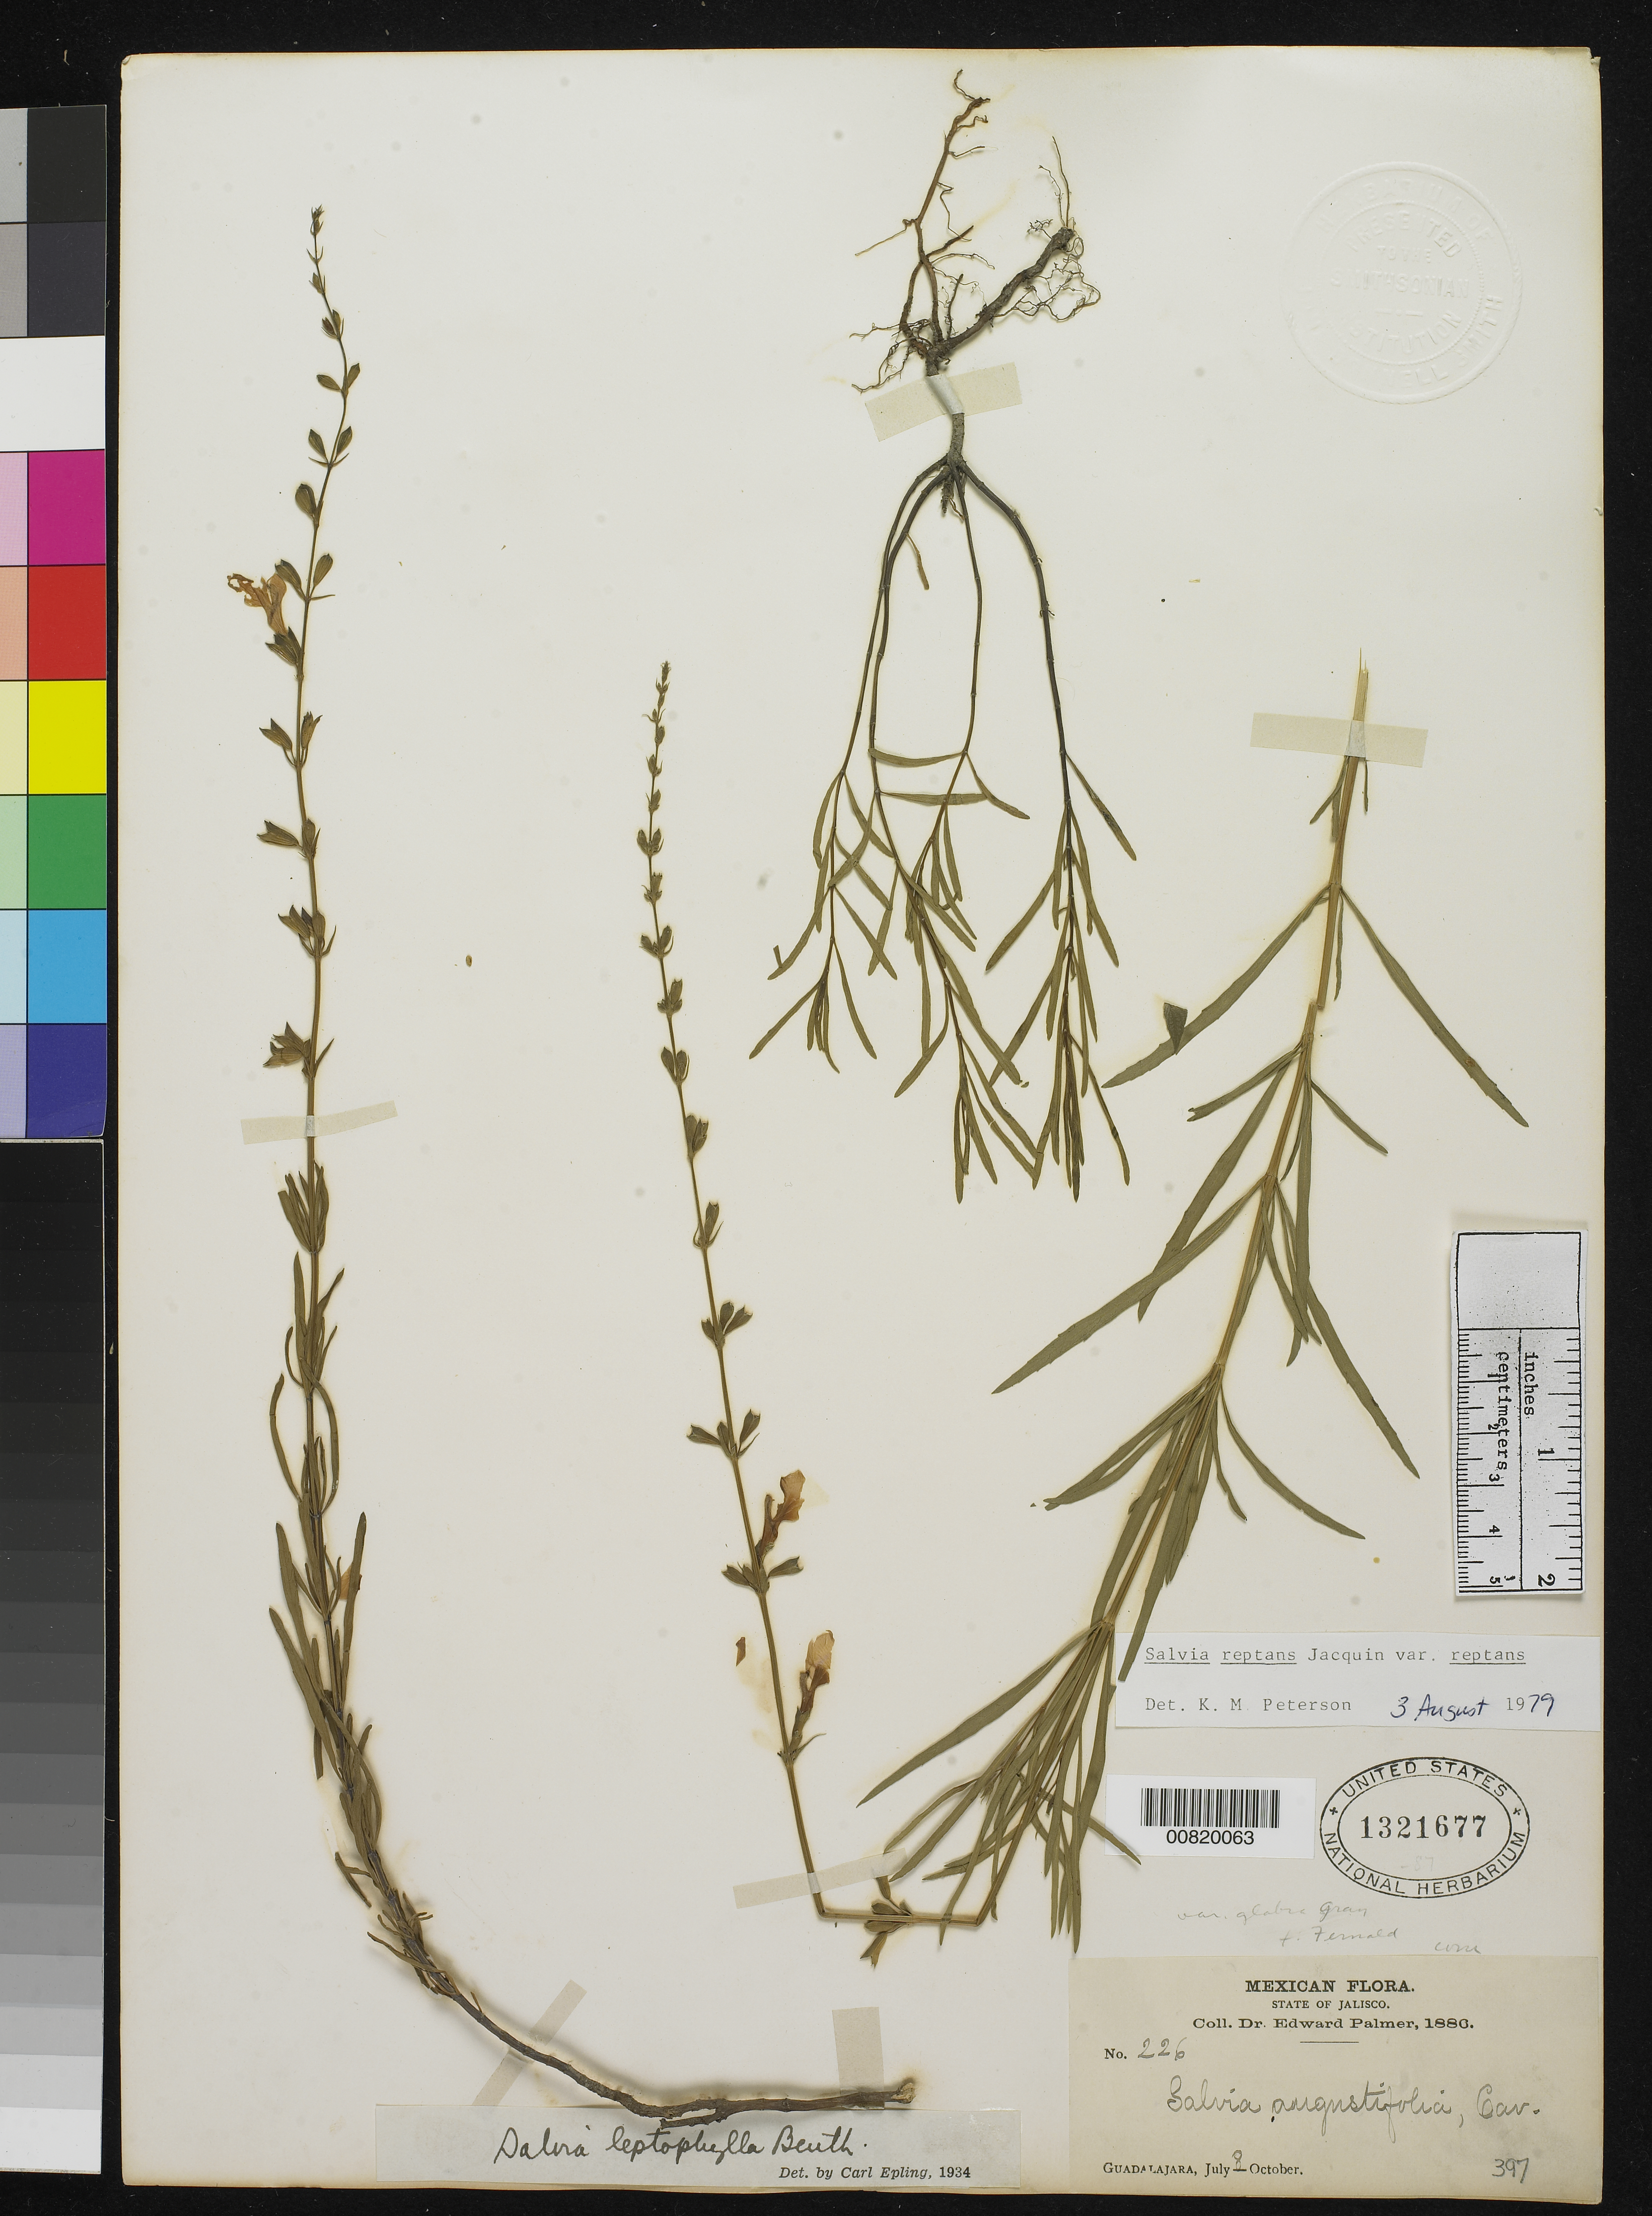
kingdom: Plantae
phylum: Tracheophyta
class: Magnoliopsida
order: Lamiales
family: Lamiaceae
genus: Salvia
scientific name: Salvia reptans var. reptans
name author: Jacq.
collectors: E. Palmer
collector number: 226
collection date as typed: Jul 1886 to -- Oct 1886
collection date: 1886-07/1886-10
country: Mexico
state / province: Jalisco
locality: Guadalajara, Jalisco.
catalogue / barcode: US 1321677